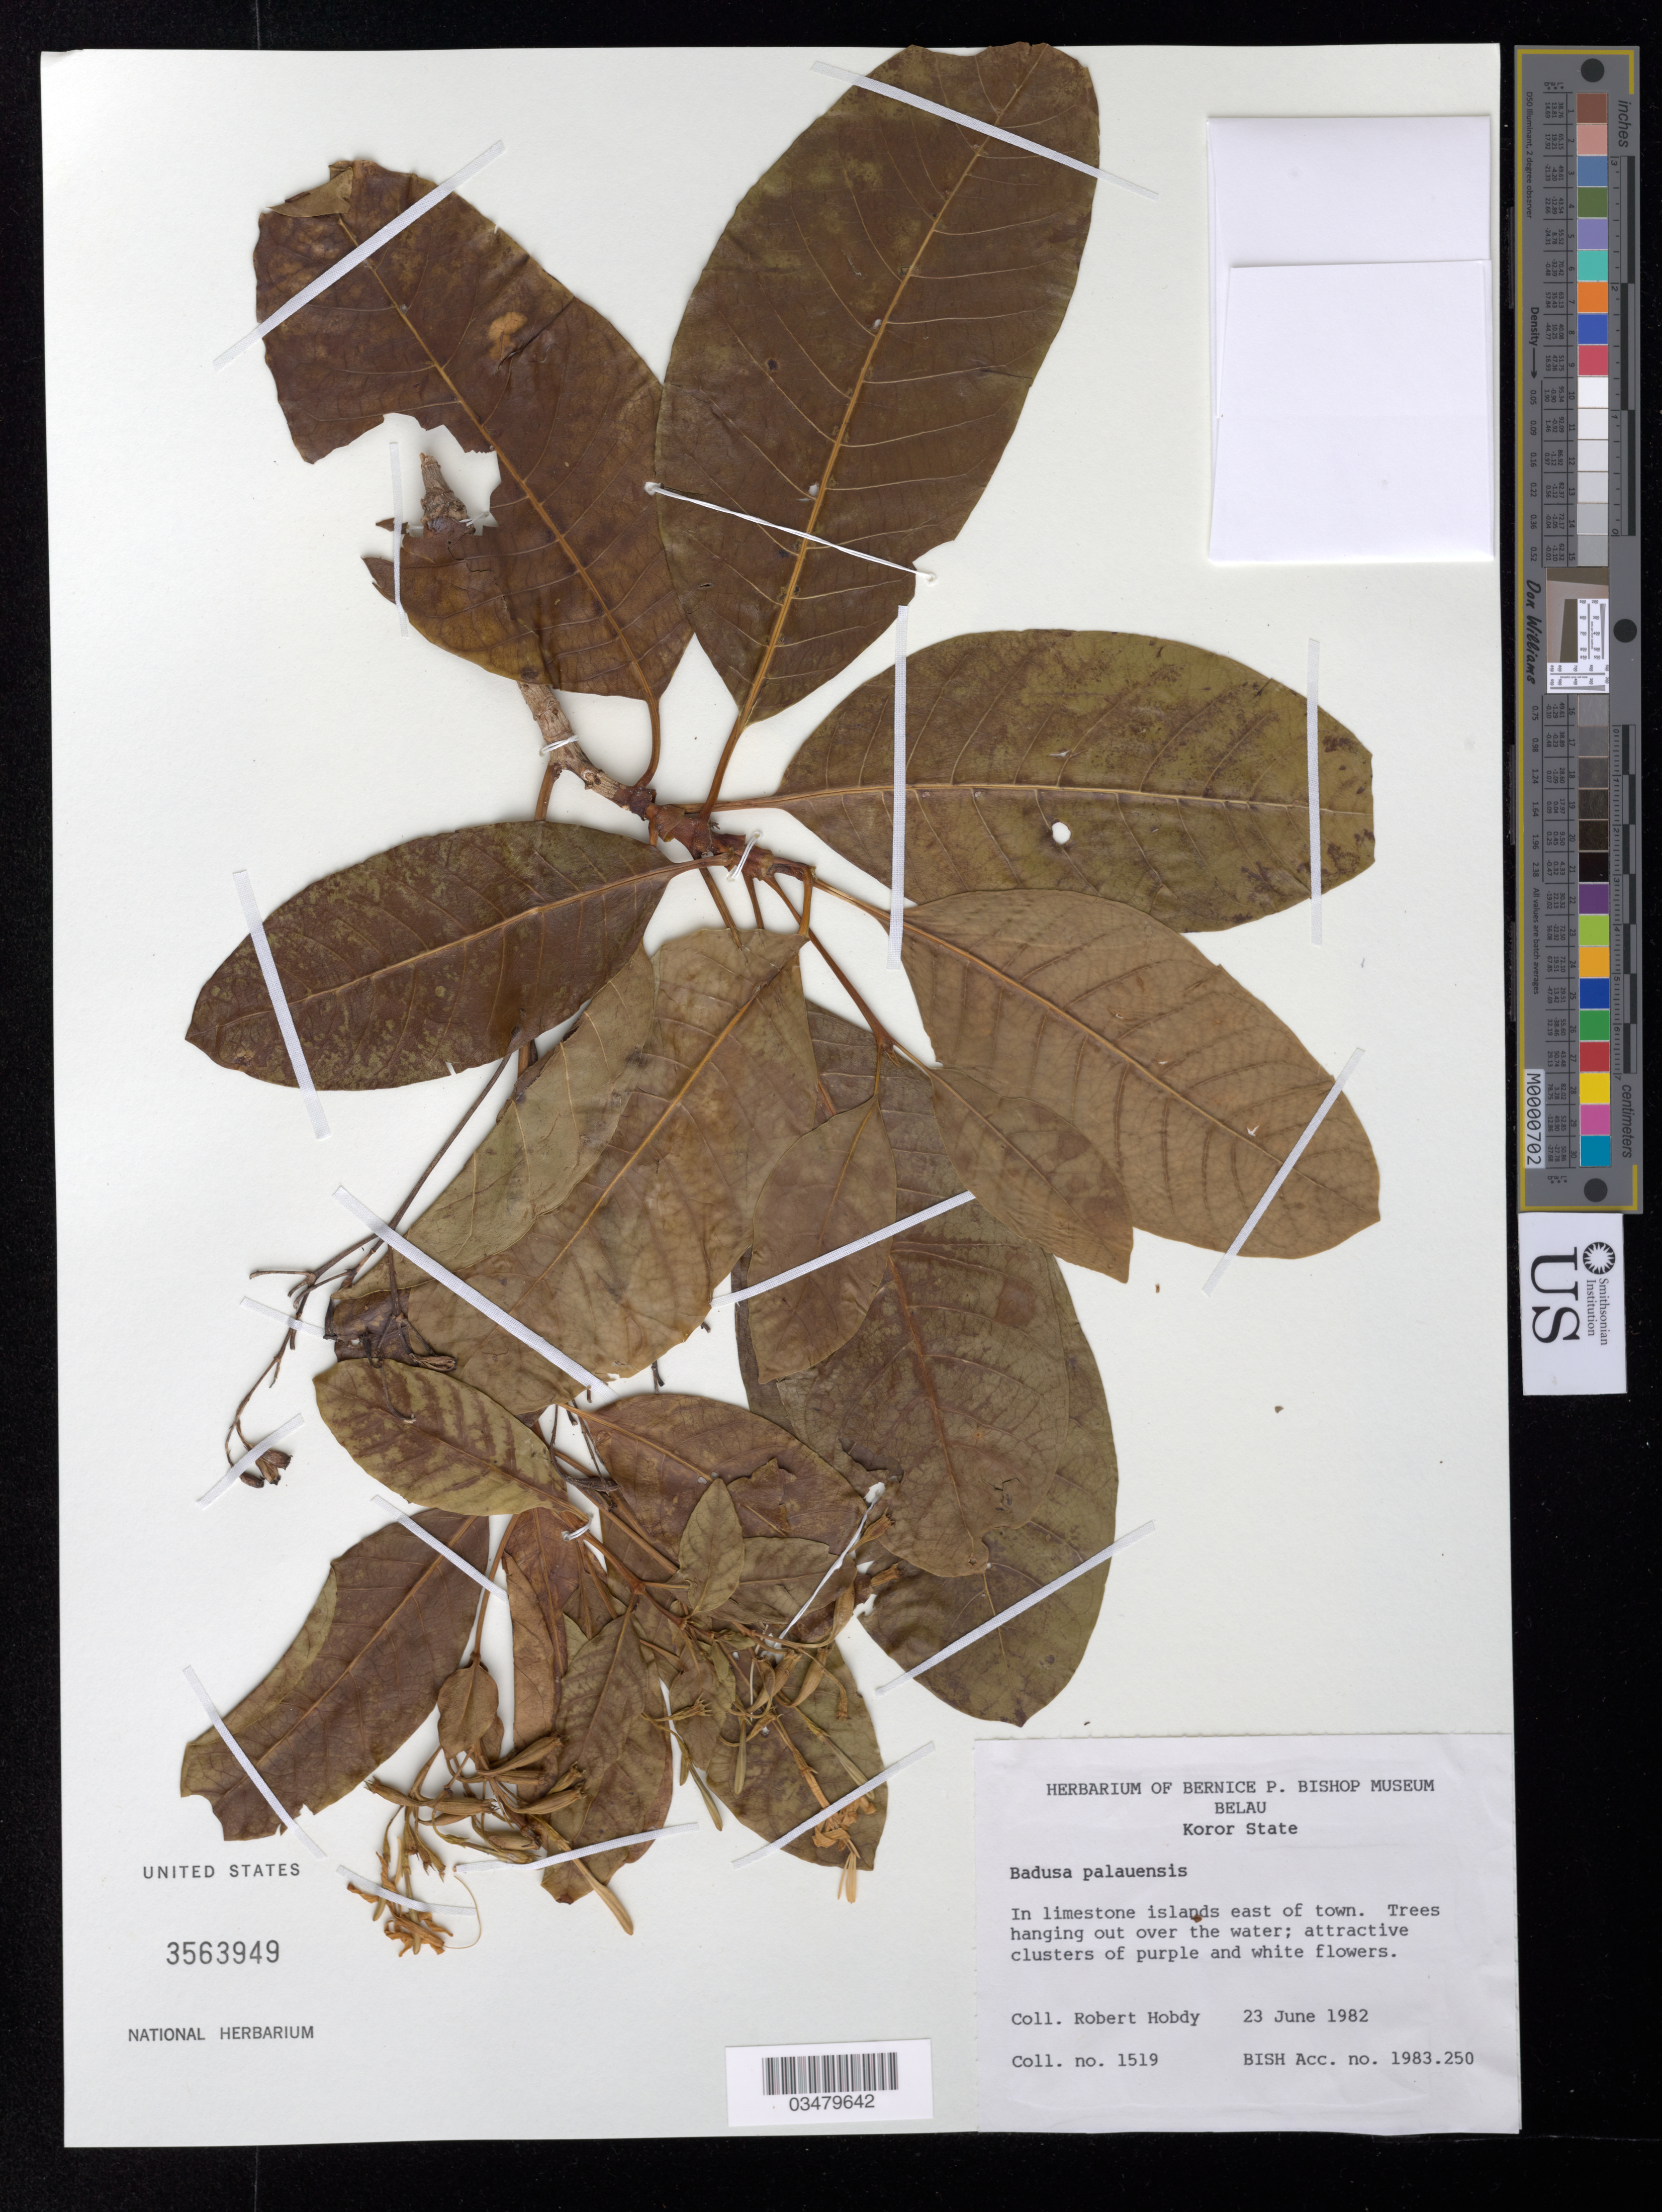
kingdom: Plantae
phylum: Tracheophyta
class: Magnoliopsida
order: Gentianales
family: Rubiaceae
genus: Badusa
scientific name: Badusa palauensis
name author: Valeton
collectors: R. Hobdy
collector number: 1519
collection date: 1982-06-23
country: Palau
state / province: Koror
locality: Limestone islands east of town.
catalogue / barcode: US 3563949